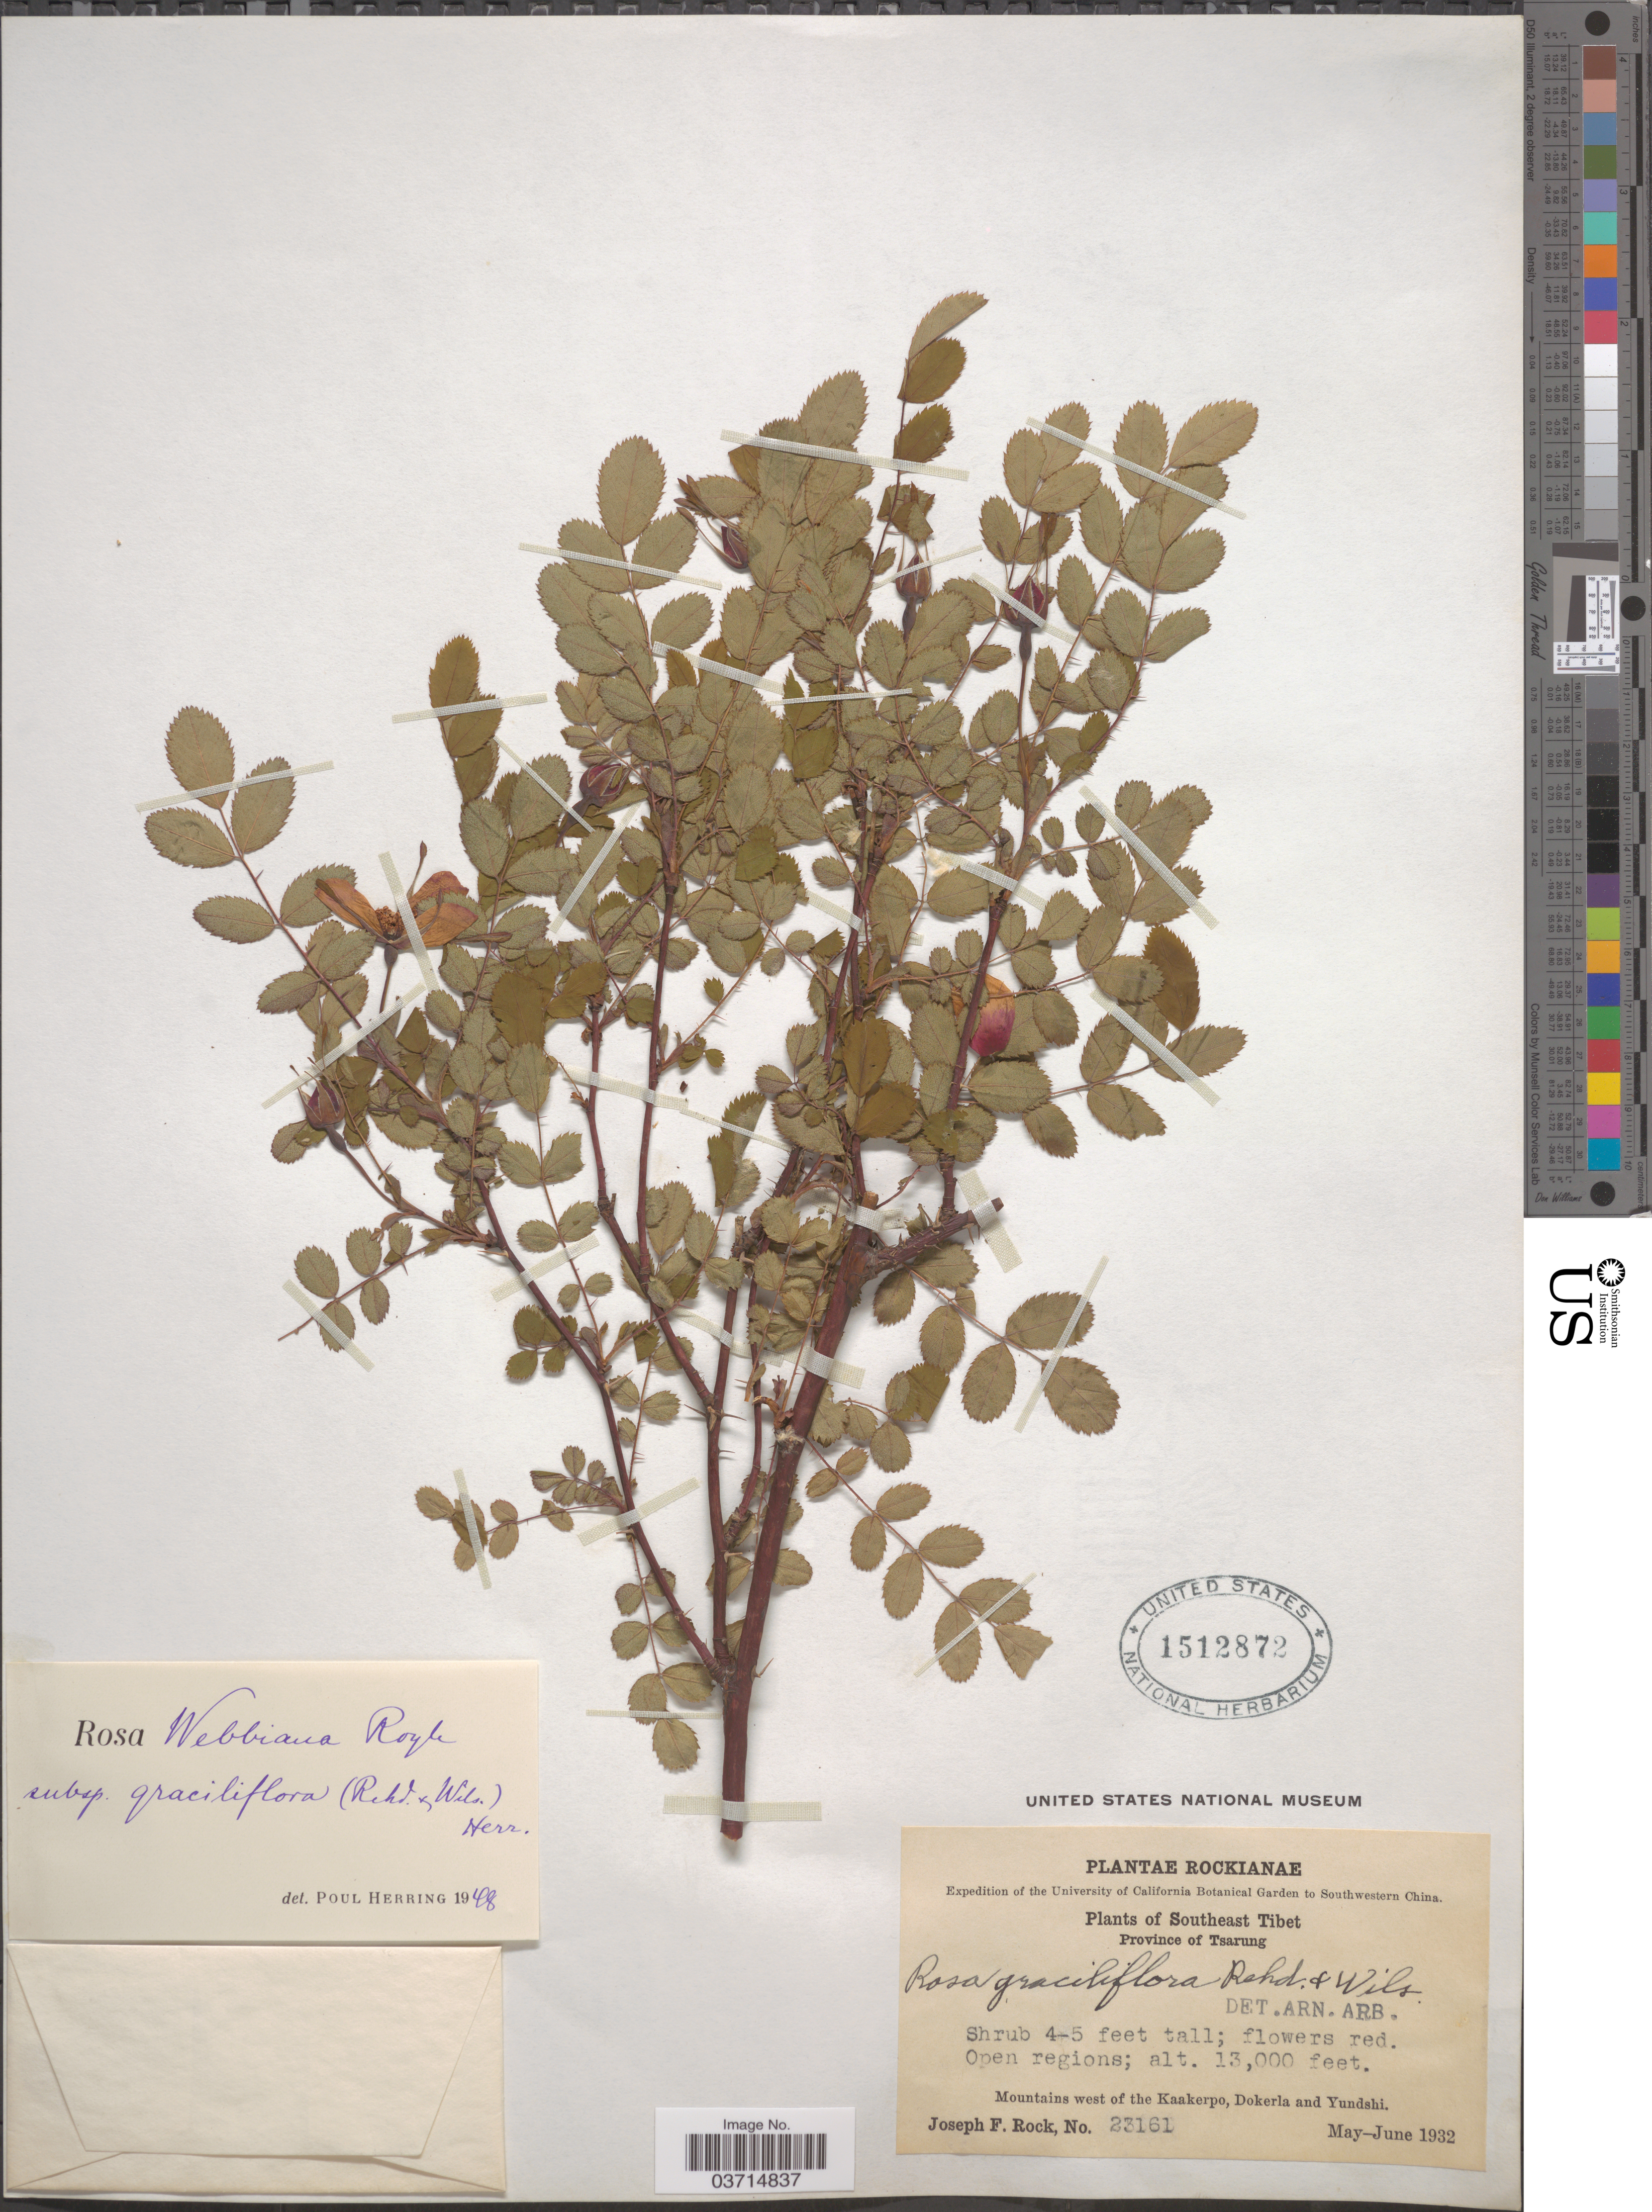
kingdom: Plantae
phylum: Tracheophyta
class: Magnoliopsida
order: Rosales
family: Rosaceae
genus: Rosa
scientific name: Rosa graciliflora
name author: Rehder & E.H. Wilson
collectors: J. F. Rock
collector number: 23161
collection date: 1932-05/1932-06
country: China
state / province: Xizang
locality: Southwestern China. Southeast Tibet. Province of Tsarung. Mountains west of the Kaakerpo, Dokerla and Yundshi.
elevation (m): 3962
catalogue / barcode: US 1512872